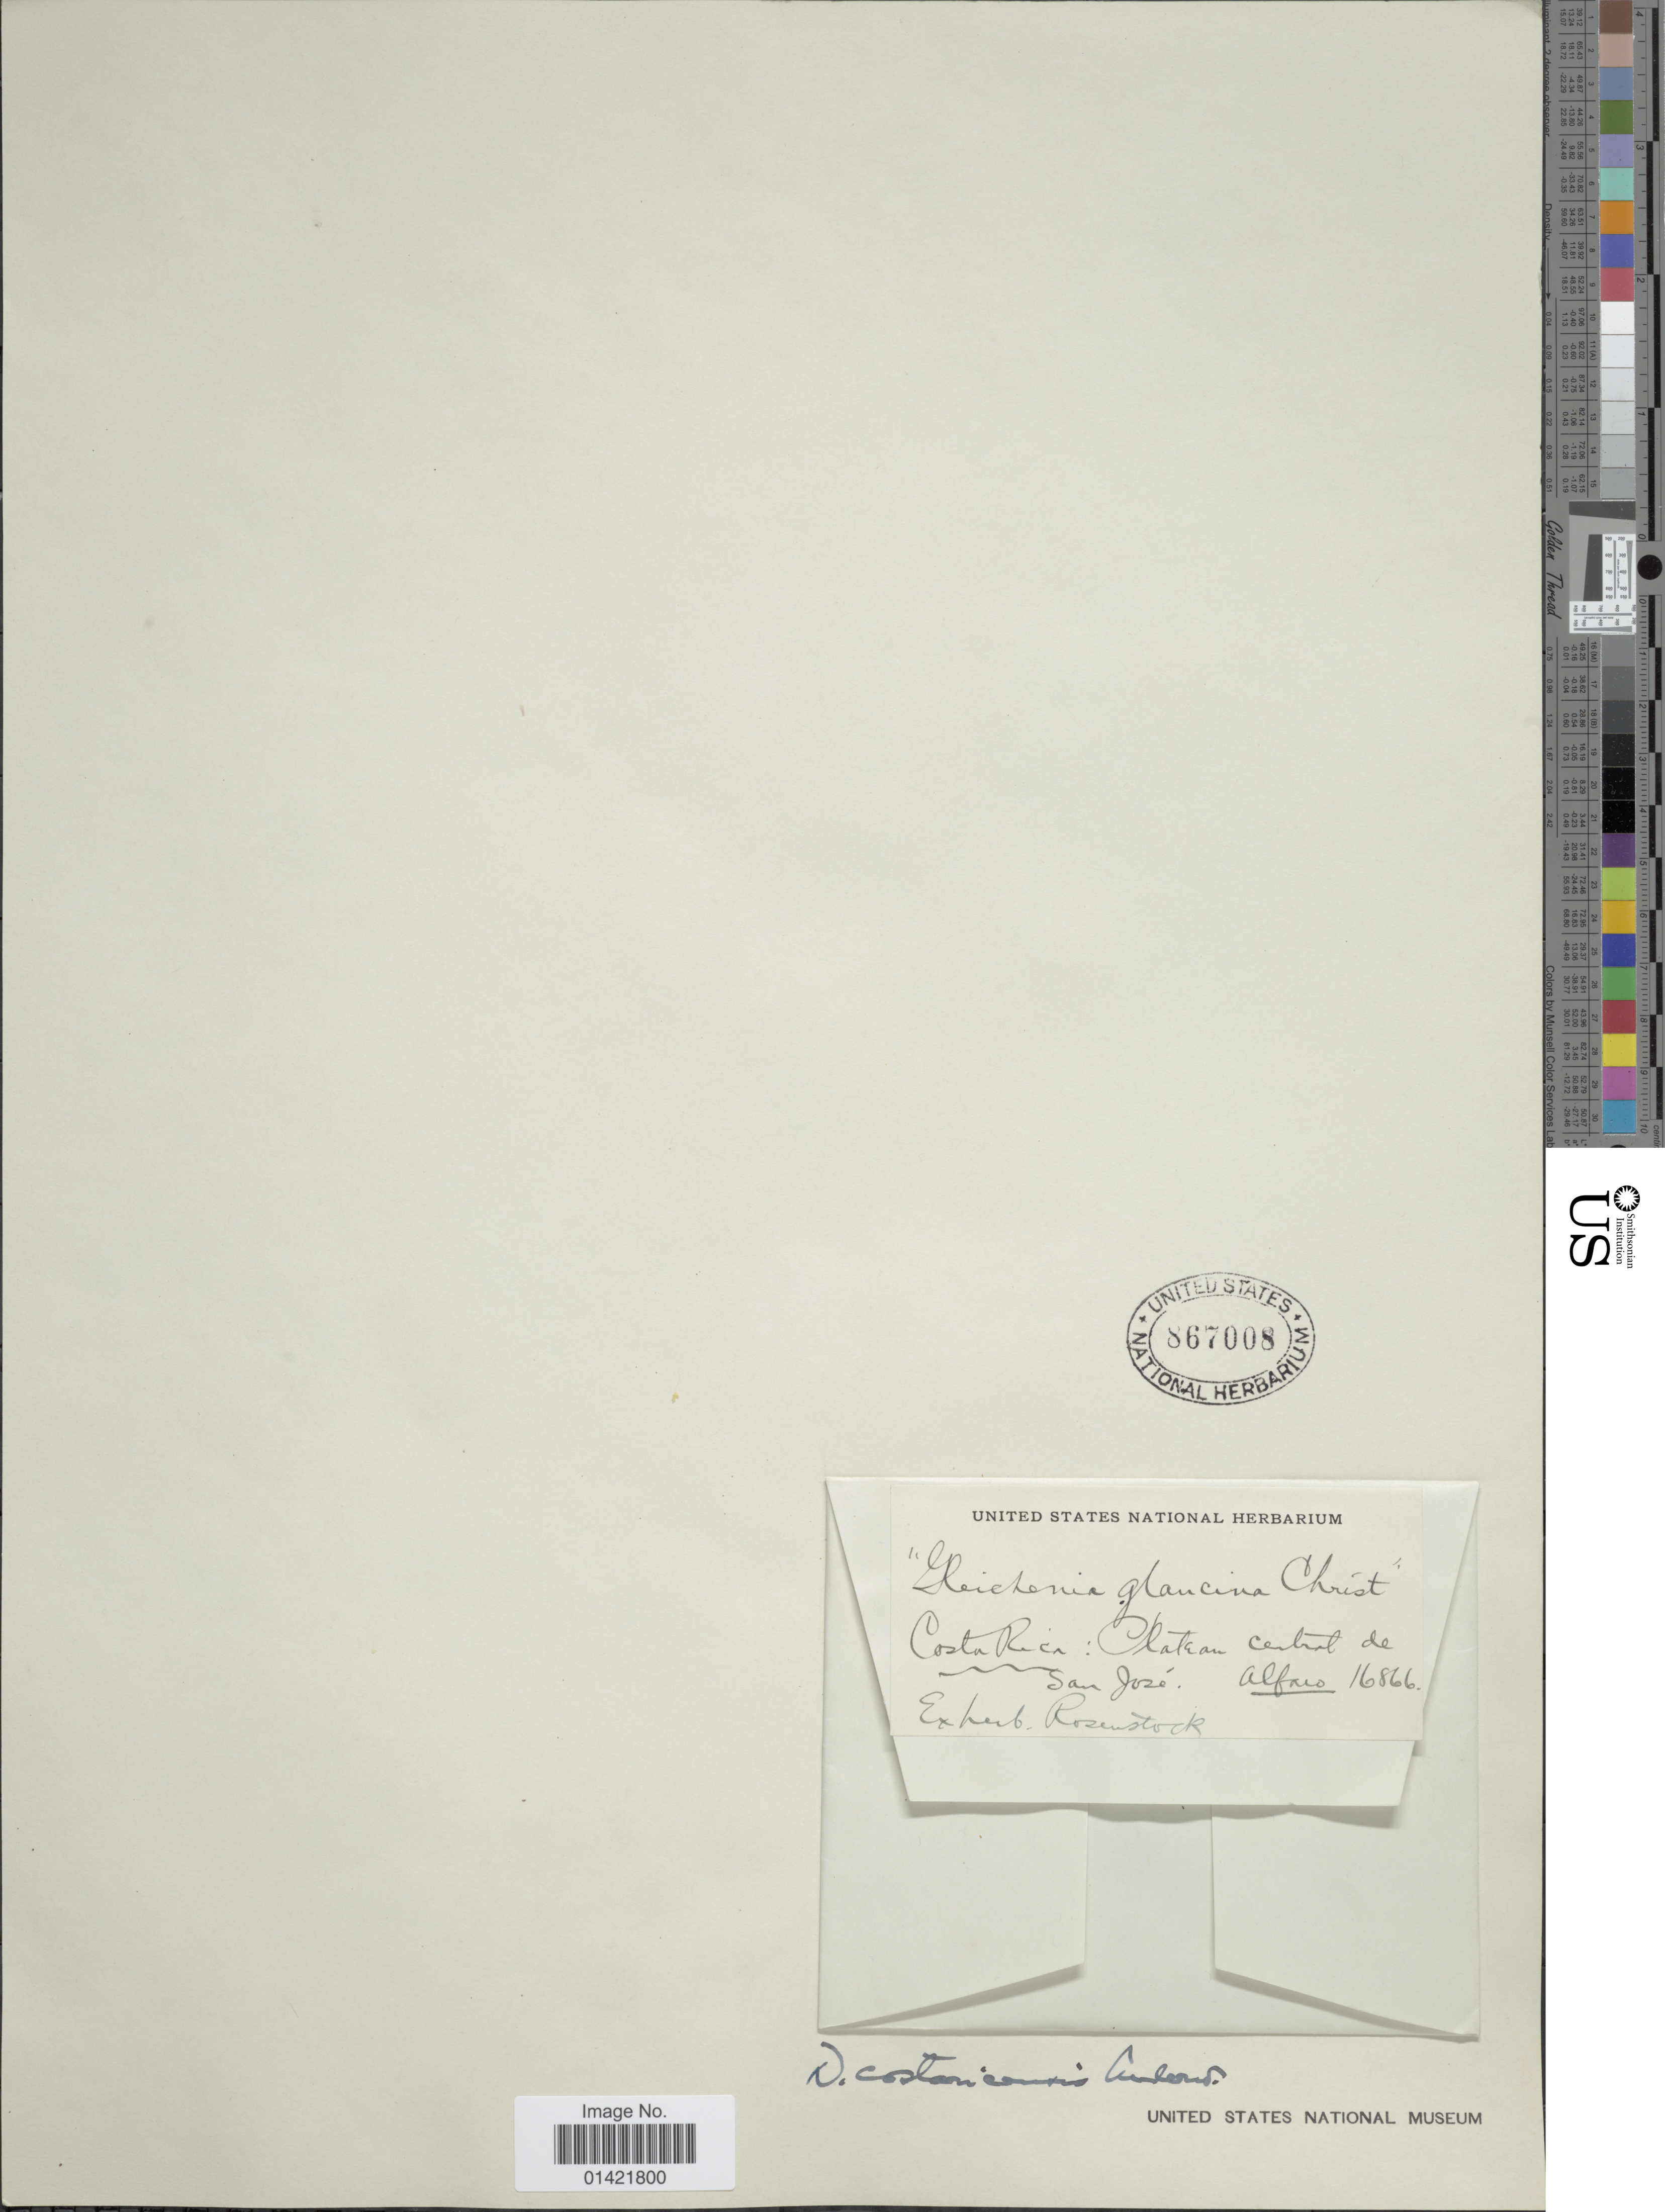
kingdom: Plantae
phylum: Tracheophyta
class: Polypodiopsida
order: Gleicheniales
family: Gleicheniaceae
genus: Sticherus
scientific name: Sticherus revolutus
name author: (Kunth) Ching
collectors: Alfaro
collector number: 16866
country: Costa Rica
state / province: San José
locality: Plateau central de San Jose.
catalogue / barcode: US 867008